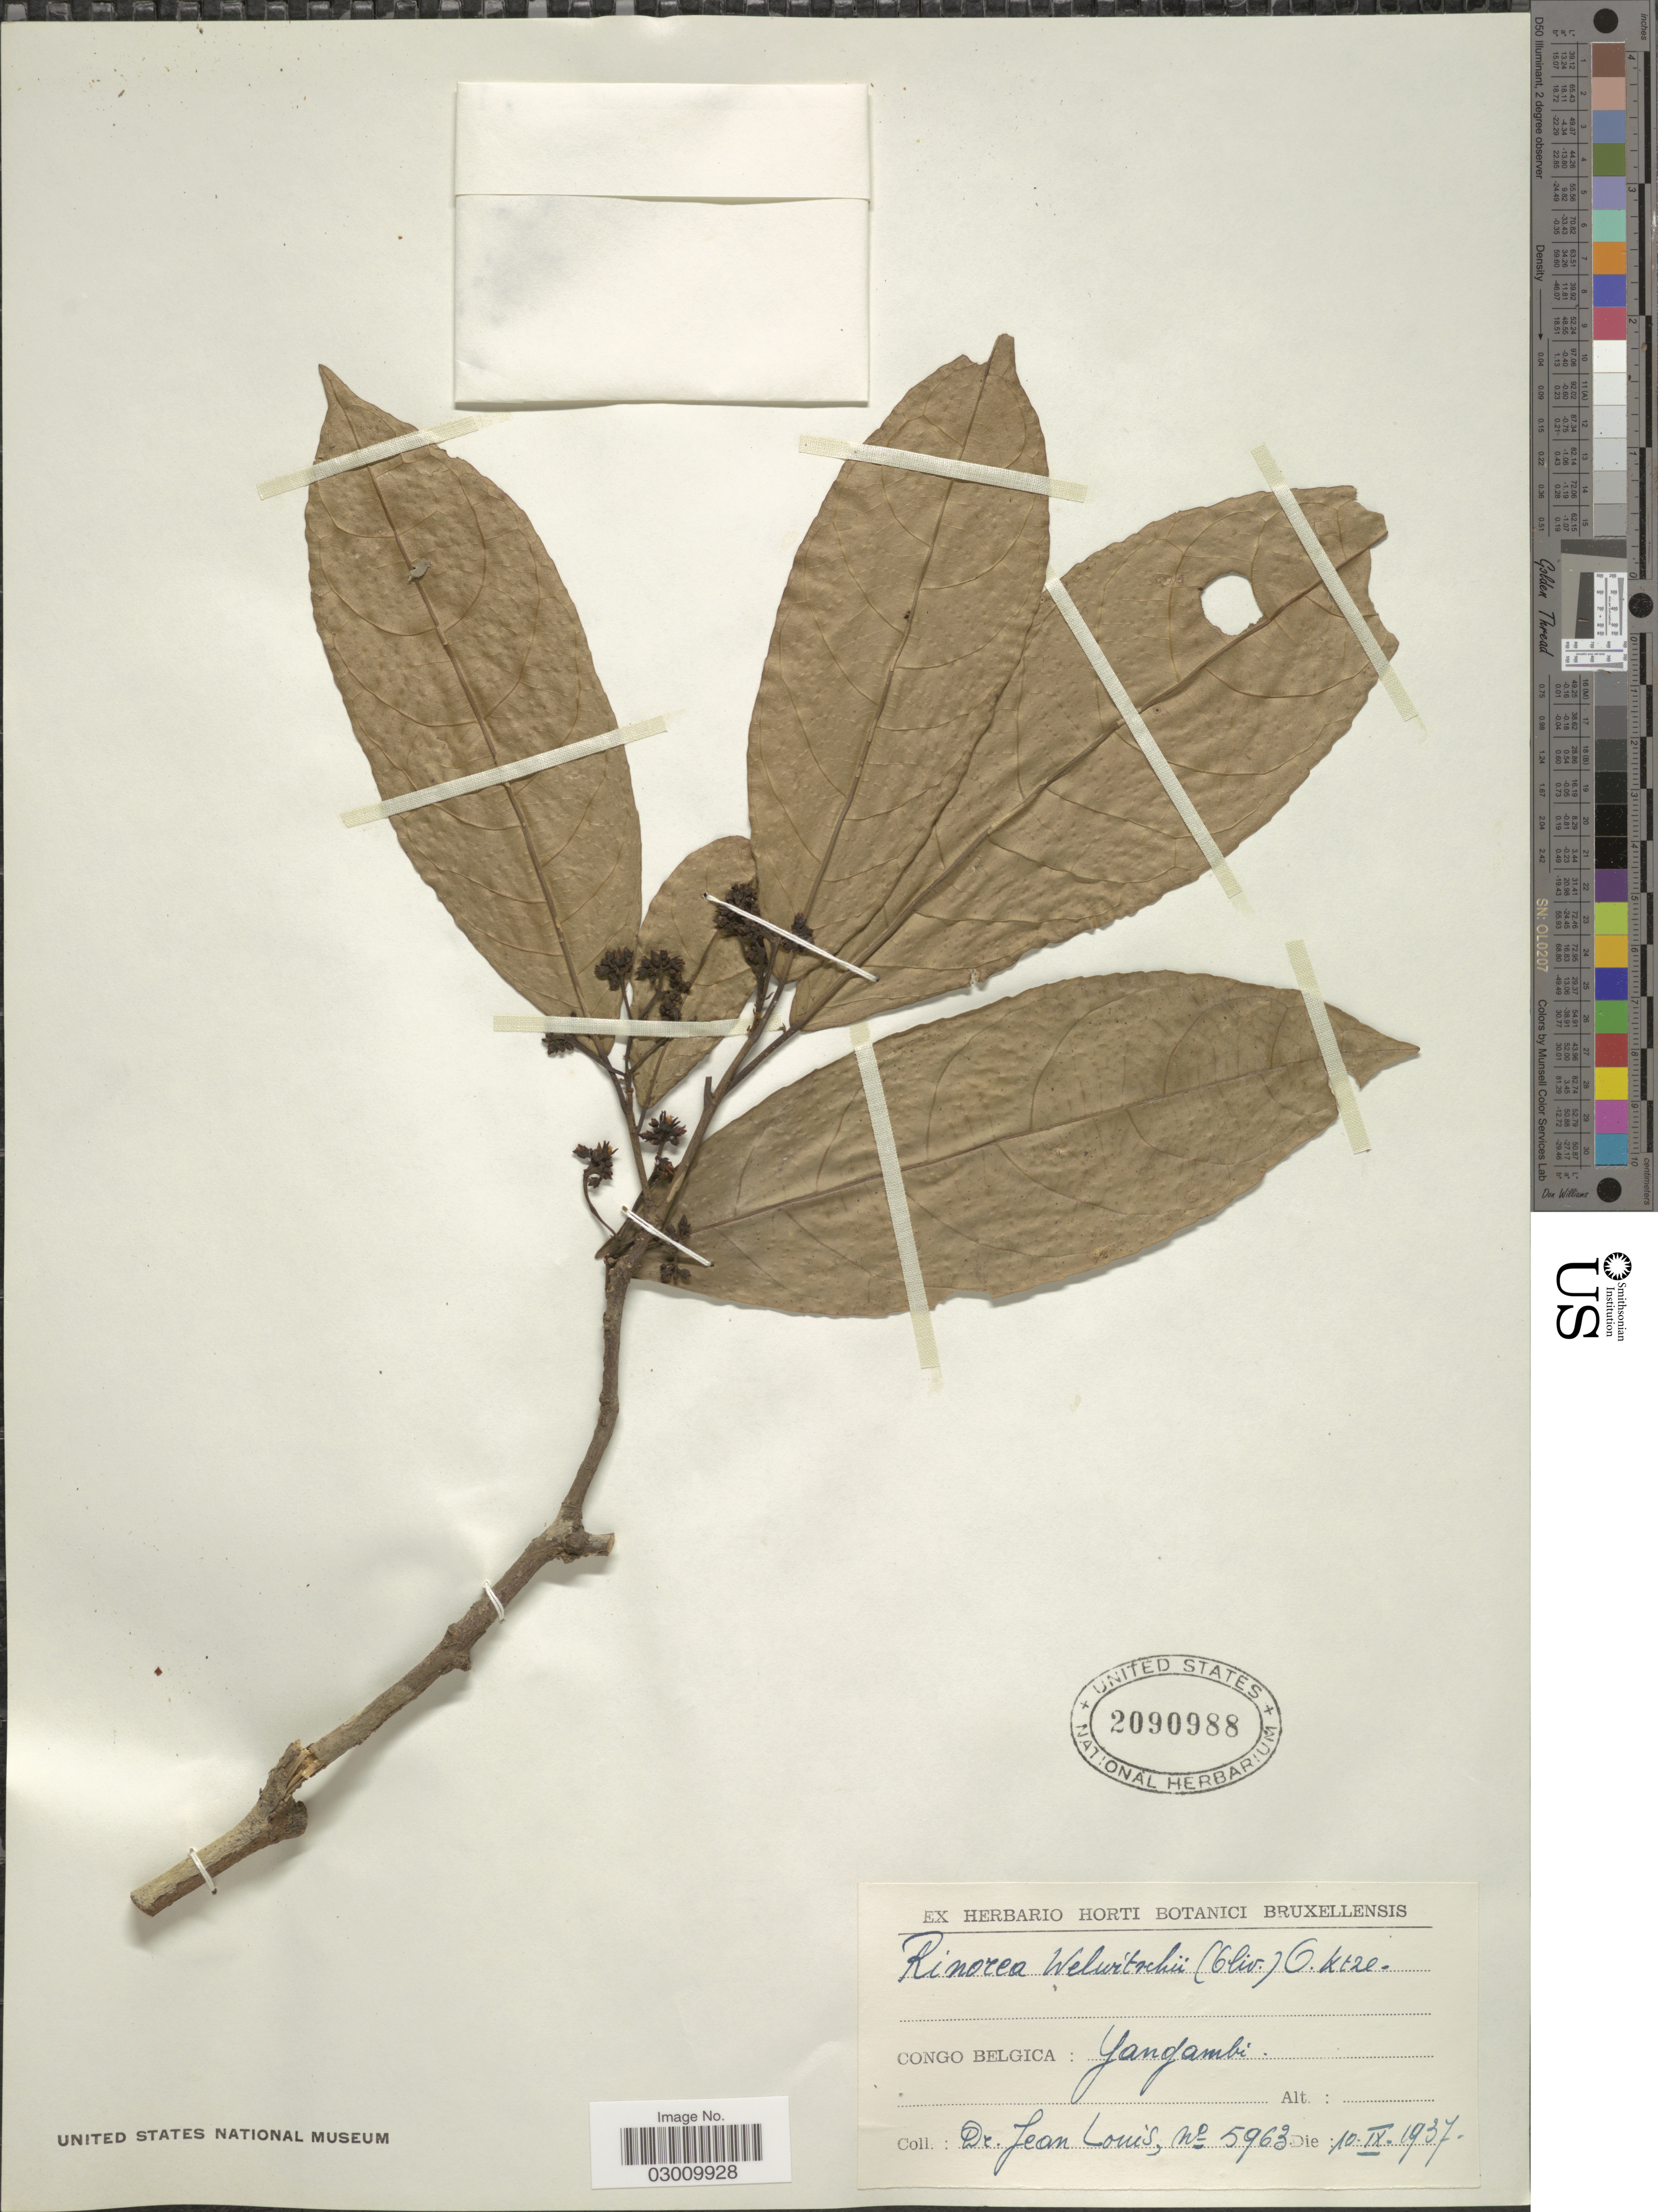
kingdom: Plantae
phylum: Tracheophyta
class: Magnoliopsida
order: Malpighiales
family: Violaceae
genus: Rinorea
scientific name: Rinorea welwitschii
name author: (Oliv.) Kuntze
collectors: J. Louis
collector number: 5963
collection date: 1937-09-10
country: Congo, Democratic Republic of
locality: Congo Belgica: Yangambi.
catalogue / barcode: US 2090988